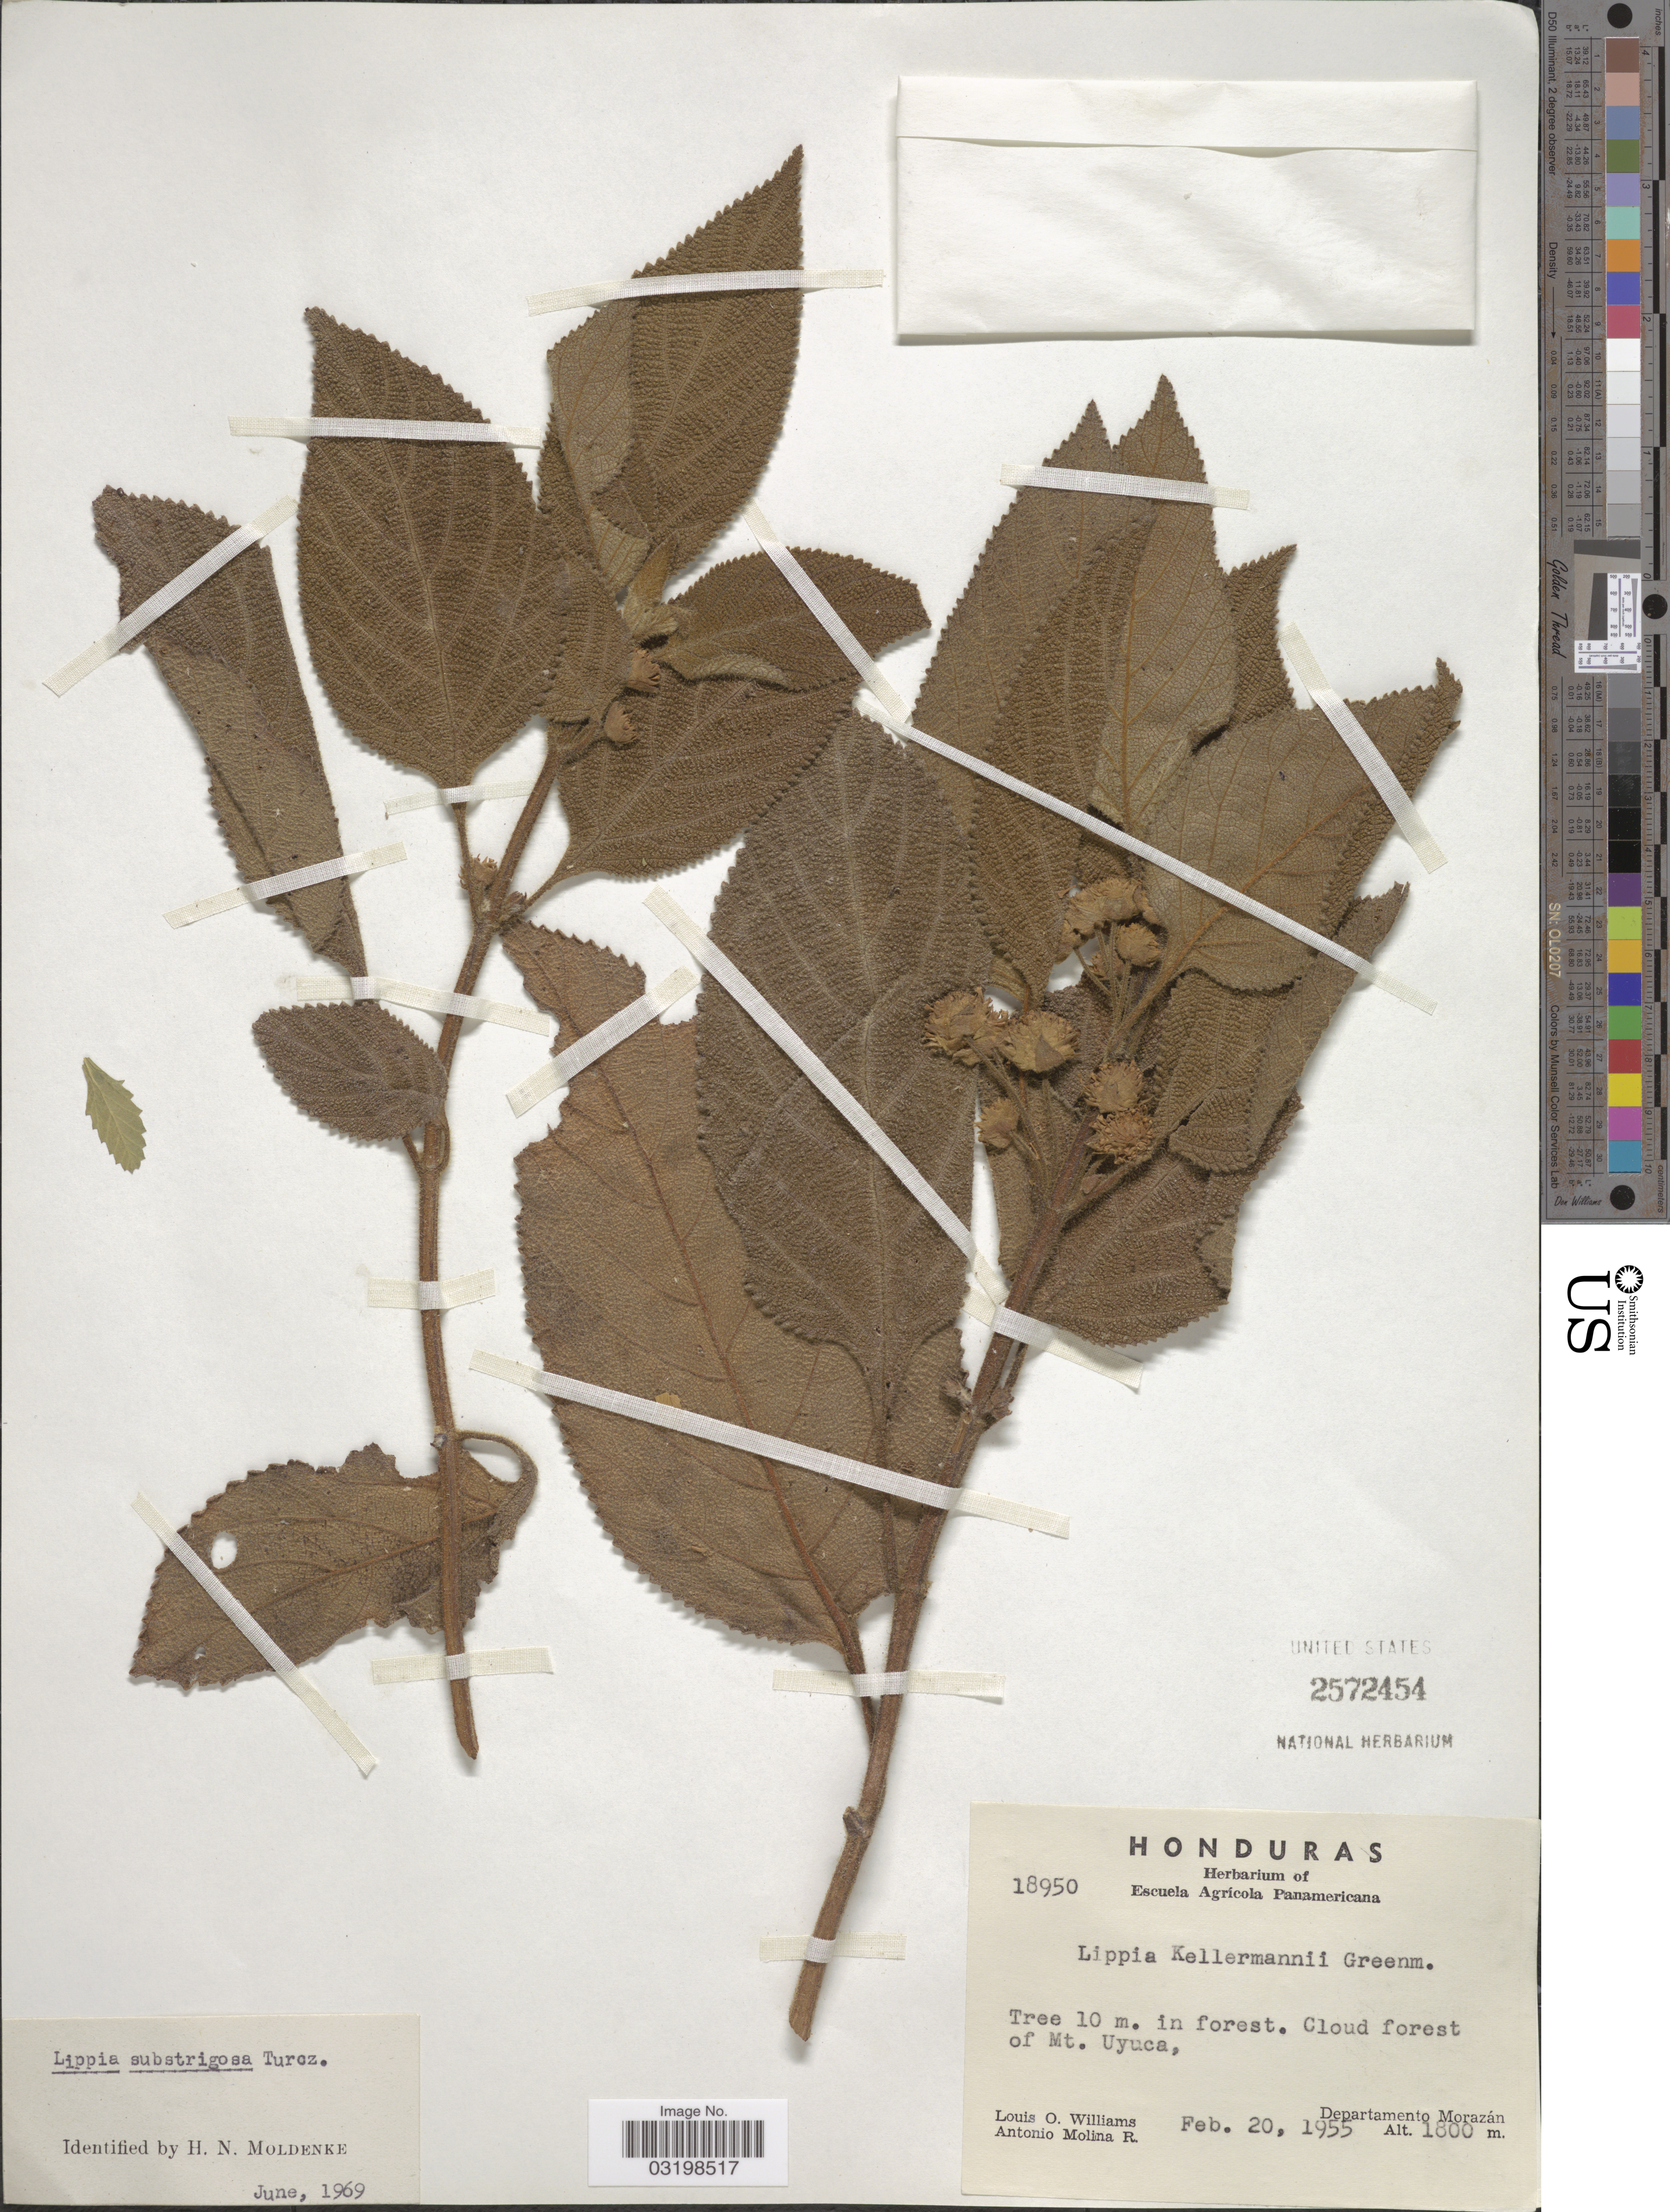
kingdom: Plantae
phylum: Tracheophyta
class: Magnoliopsida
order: Lamiales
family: Verbenaceae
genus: Lippia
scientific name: Lippia umbellata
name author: Cav.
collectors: L. O. Williams & A. Molina R.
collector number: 18950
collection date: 1955-02-20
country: Honduras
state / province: Fco. Morazán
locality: Cloud forest of Mt. Uyuca, Departamento Morazán.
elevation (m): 1800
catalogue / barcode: US 2572454